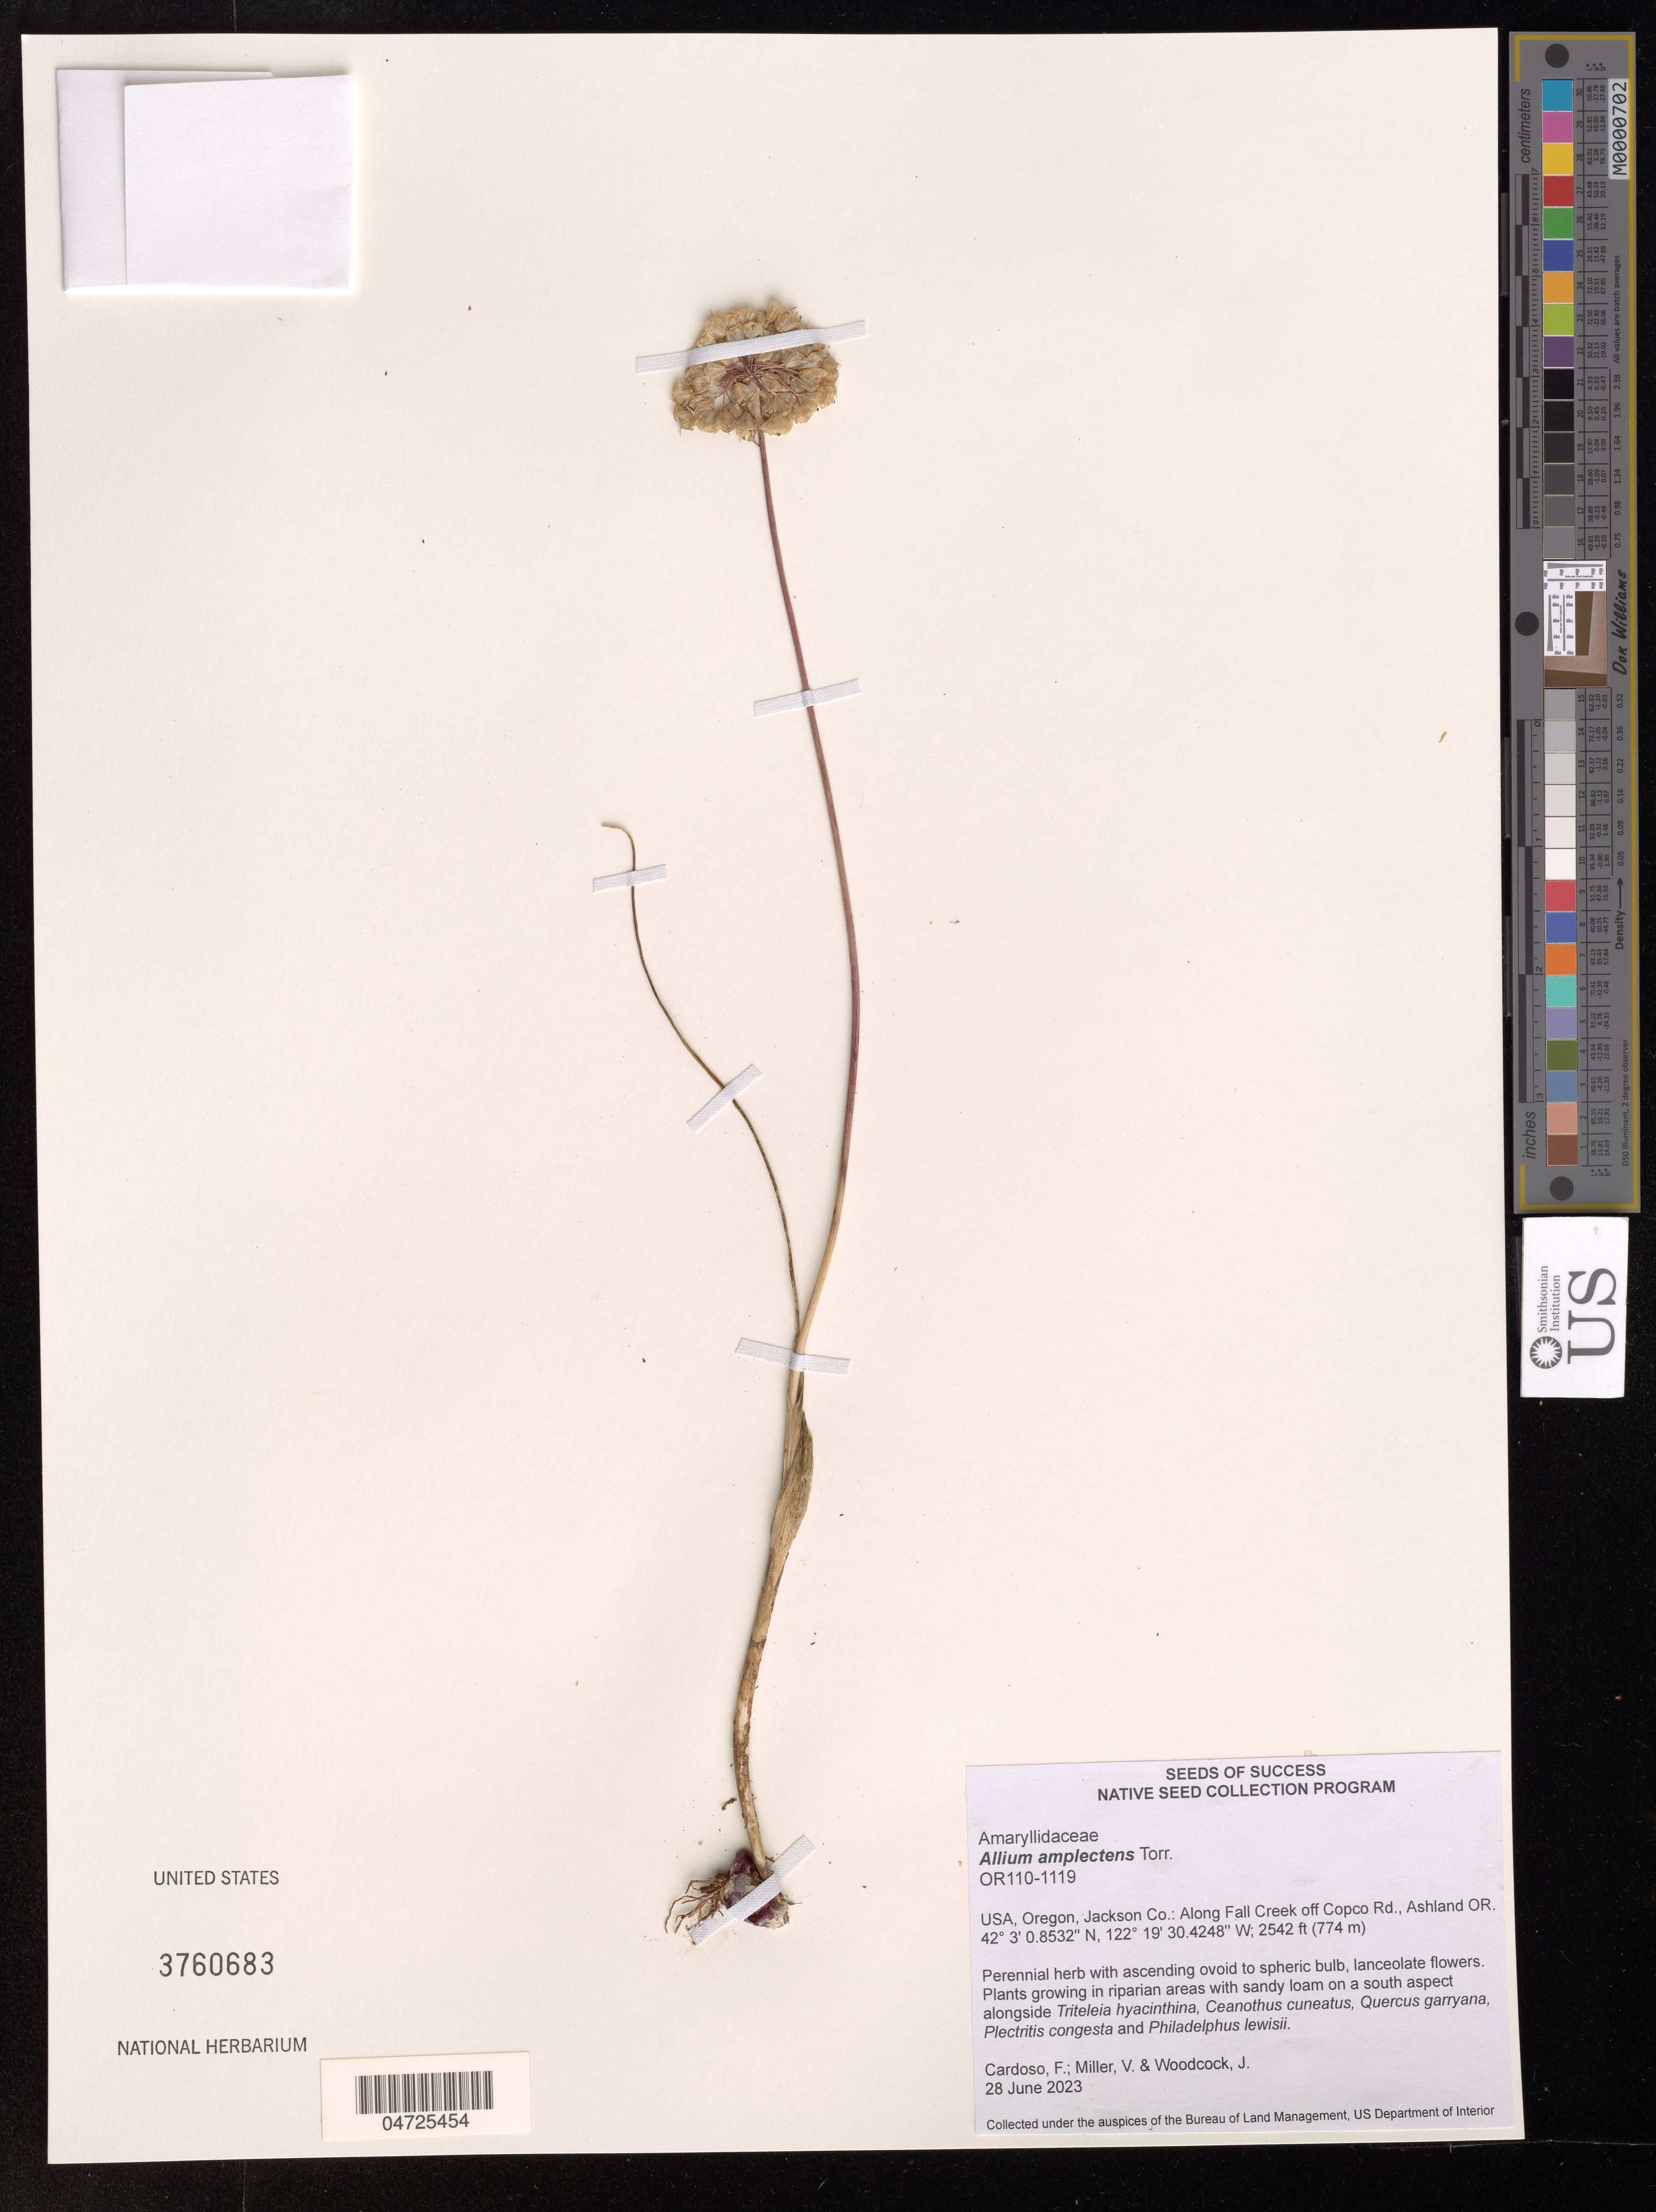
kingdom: Plantae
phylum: Tracheophyta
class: Liliopsida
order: Asparagales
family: Amaryllidaceae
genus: Allium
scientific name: Allium amplectens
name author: Torr.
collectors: F. Cardoso, V. Miller & Woodcock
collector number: OR110-1119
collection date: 2023-06-28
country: United States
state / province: Oregon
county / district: Jackson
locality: Jackson Co.: Along Fall Creek off Copco Rd., Ashland OR.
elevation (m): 774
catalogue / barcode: US 3760683